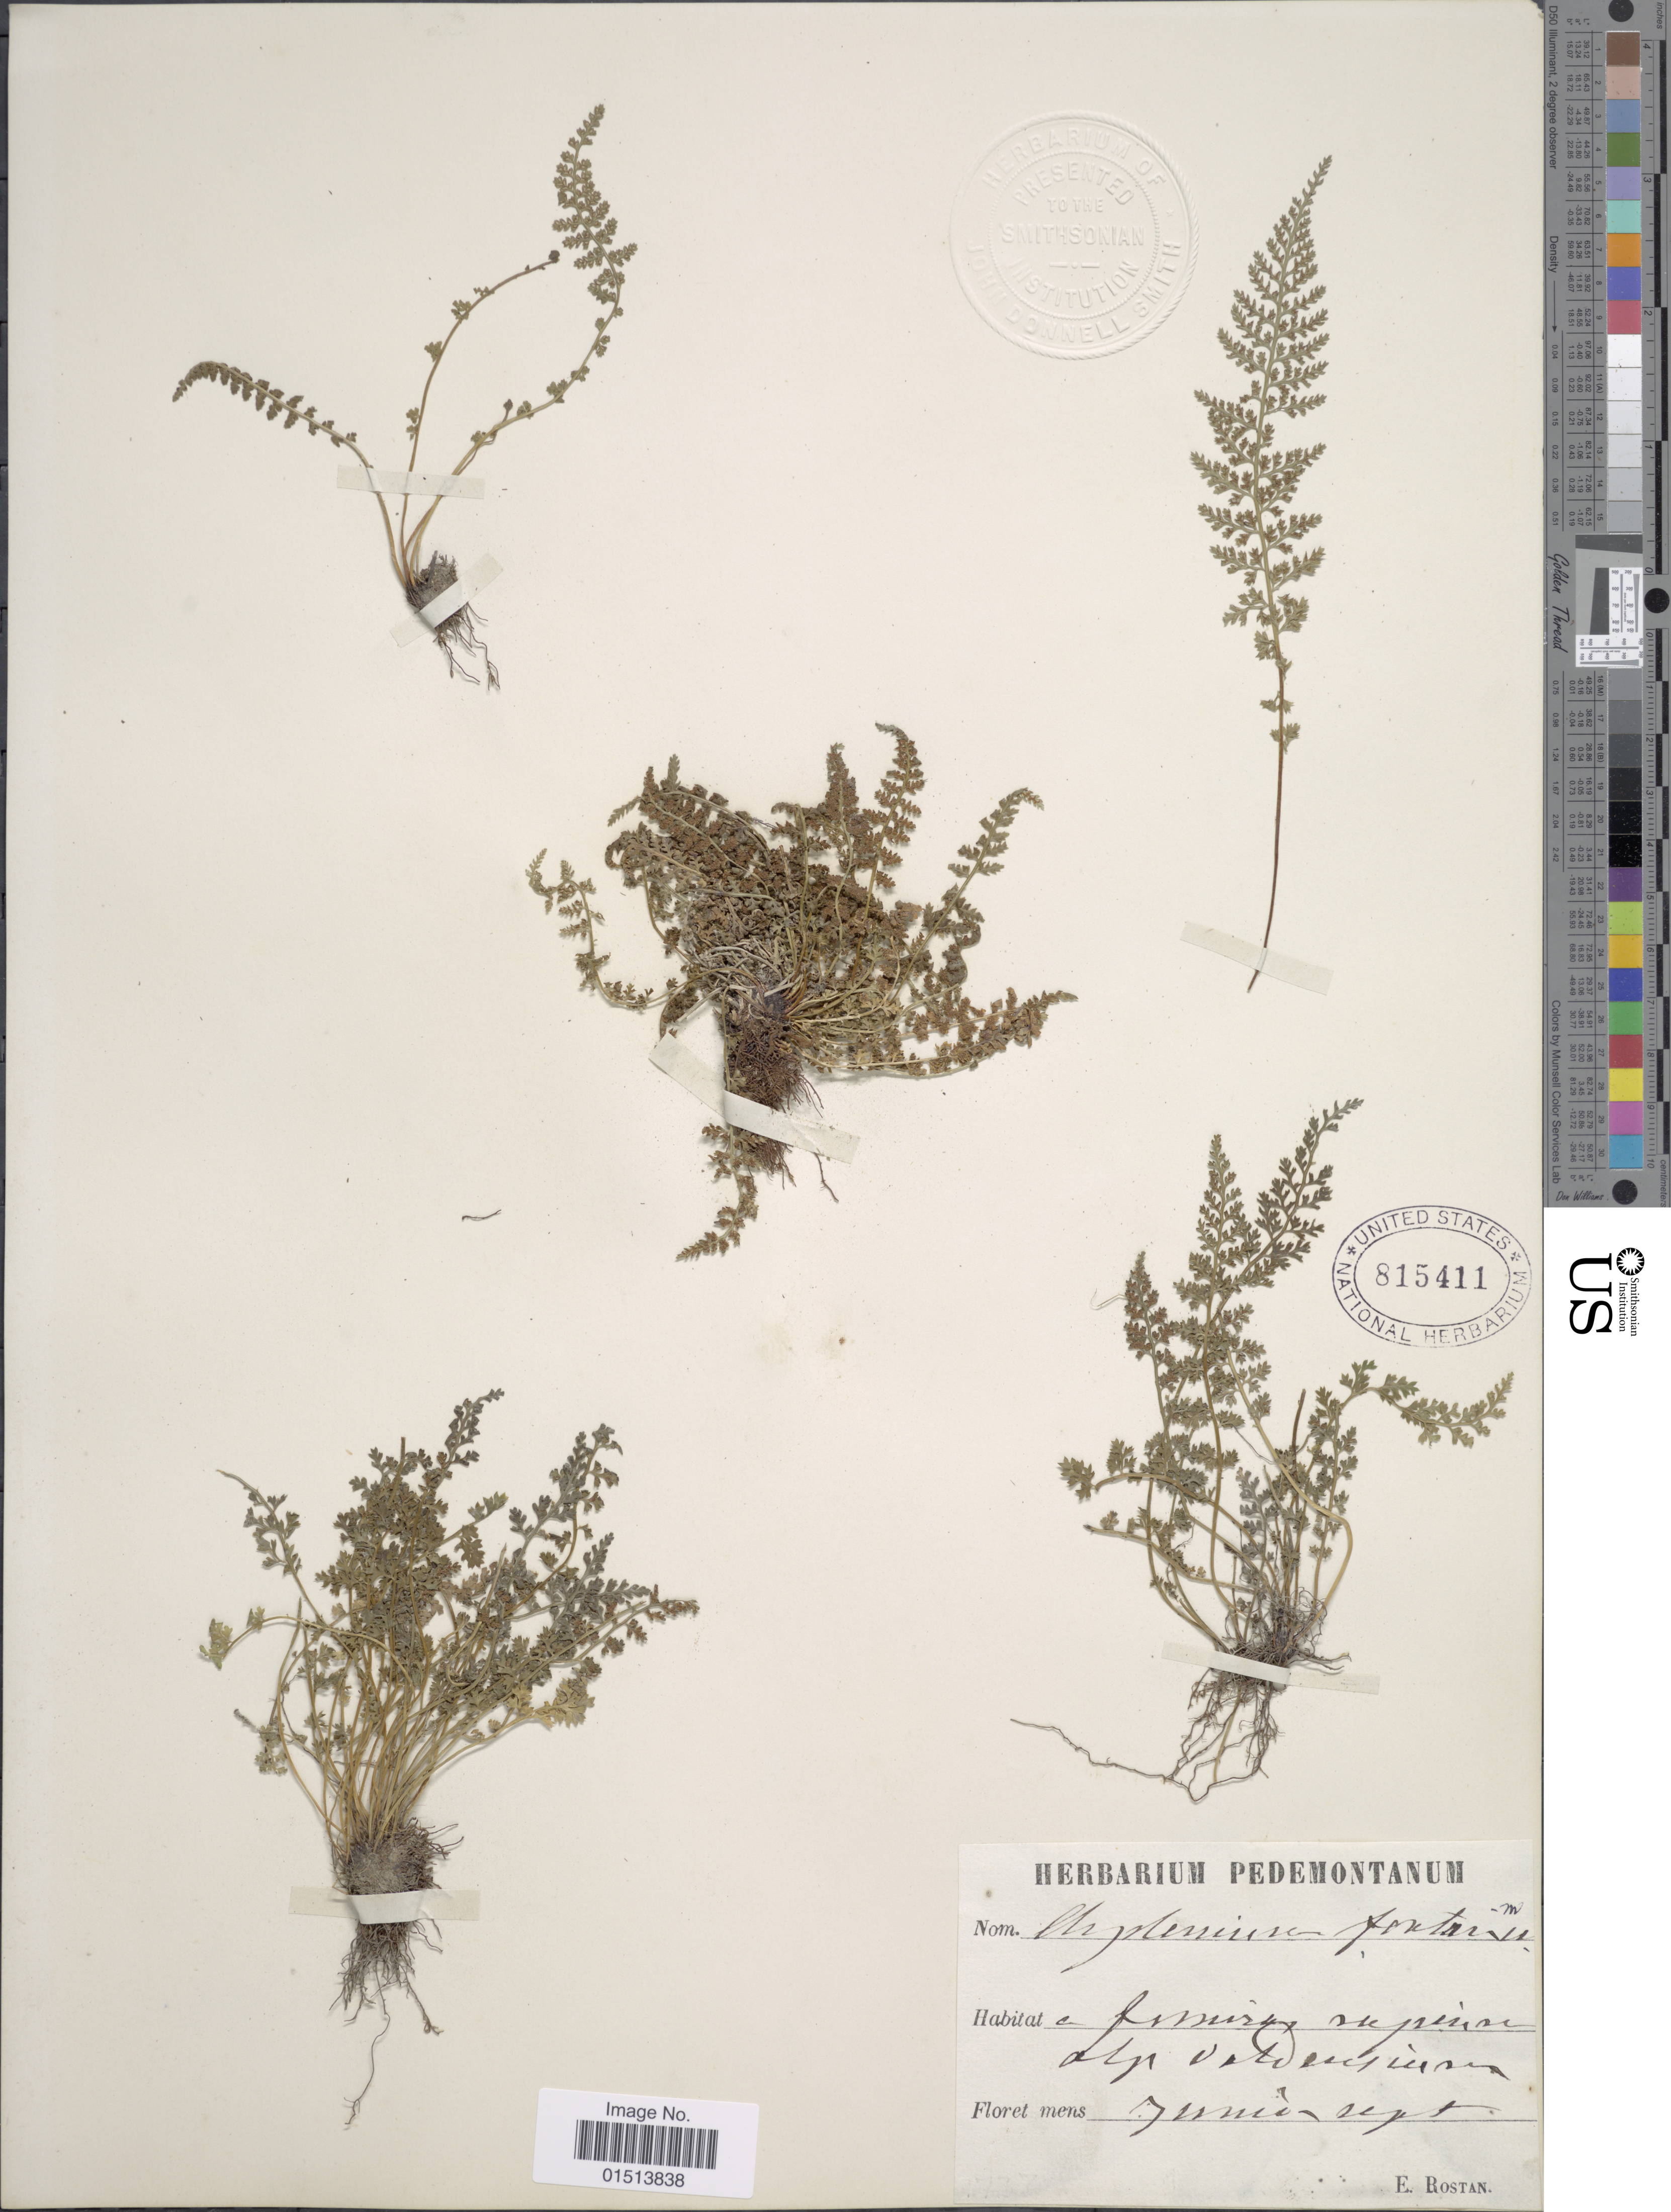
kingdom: Plantae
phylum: Tracheophyta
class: Polypodiopsida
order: Polypodiales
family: Aspleniaceae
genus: Asplenium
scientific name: Asplenium fontanum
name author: (L.) Bernh.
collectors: E. Rostan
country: Italy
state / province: Piedmont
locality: A fmura repesu dep. vado secisu. [interpreted]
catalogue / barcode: US 815411